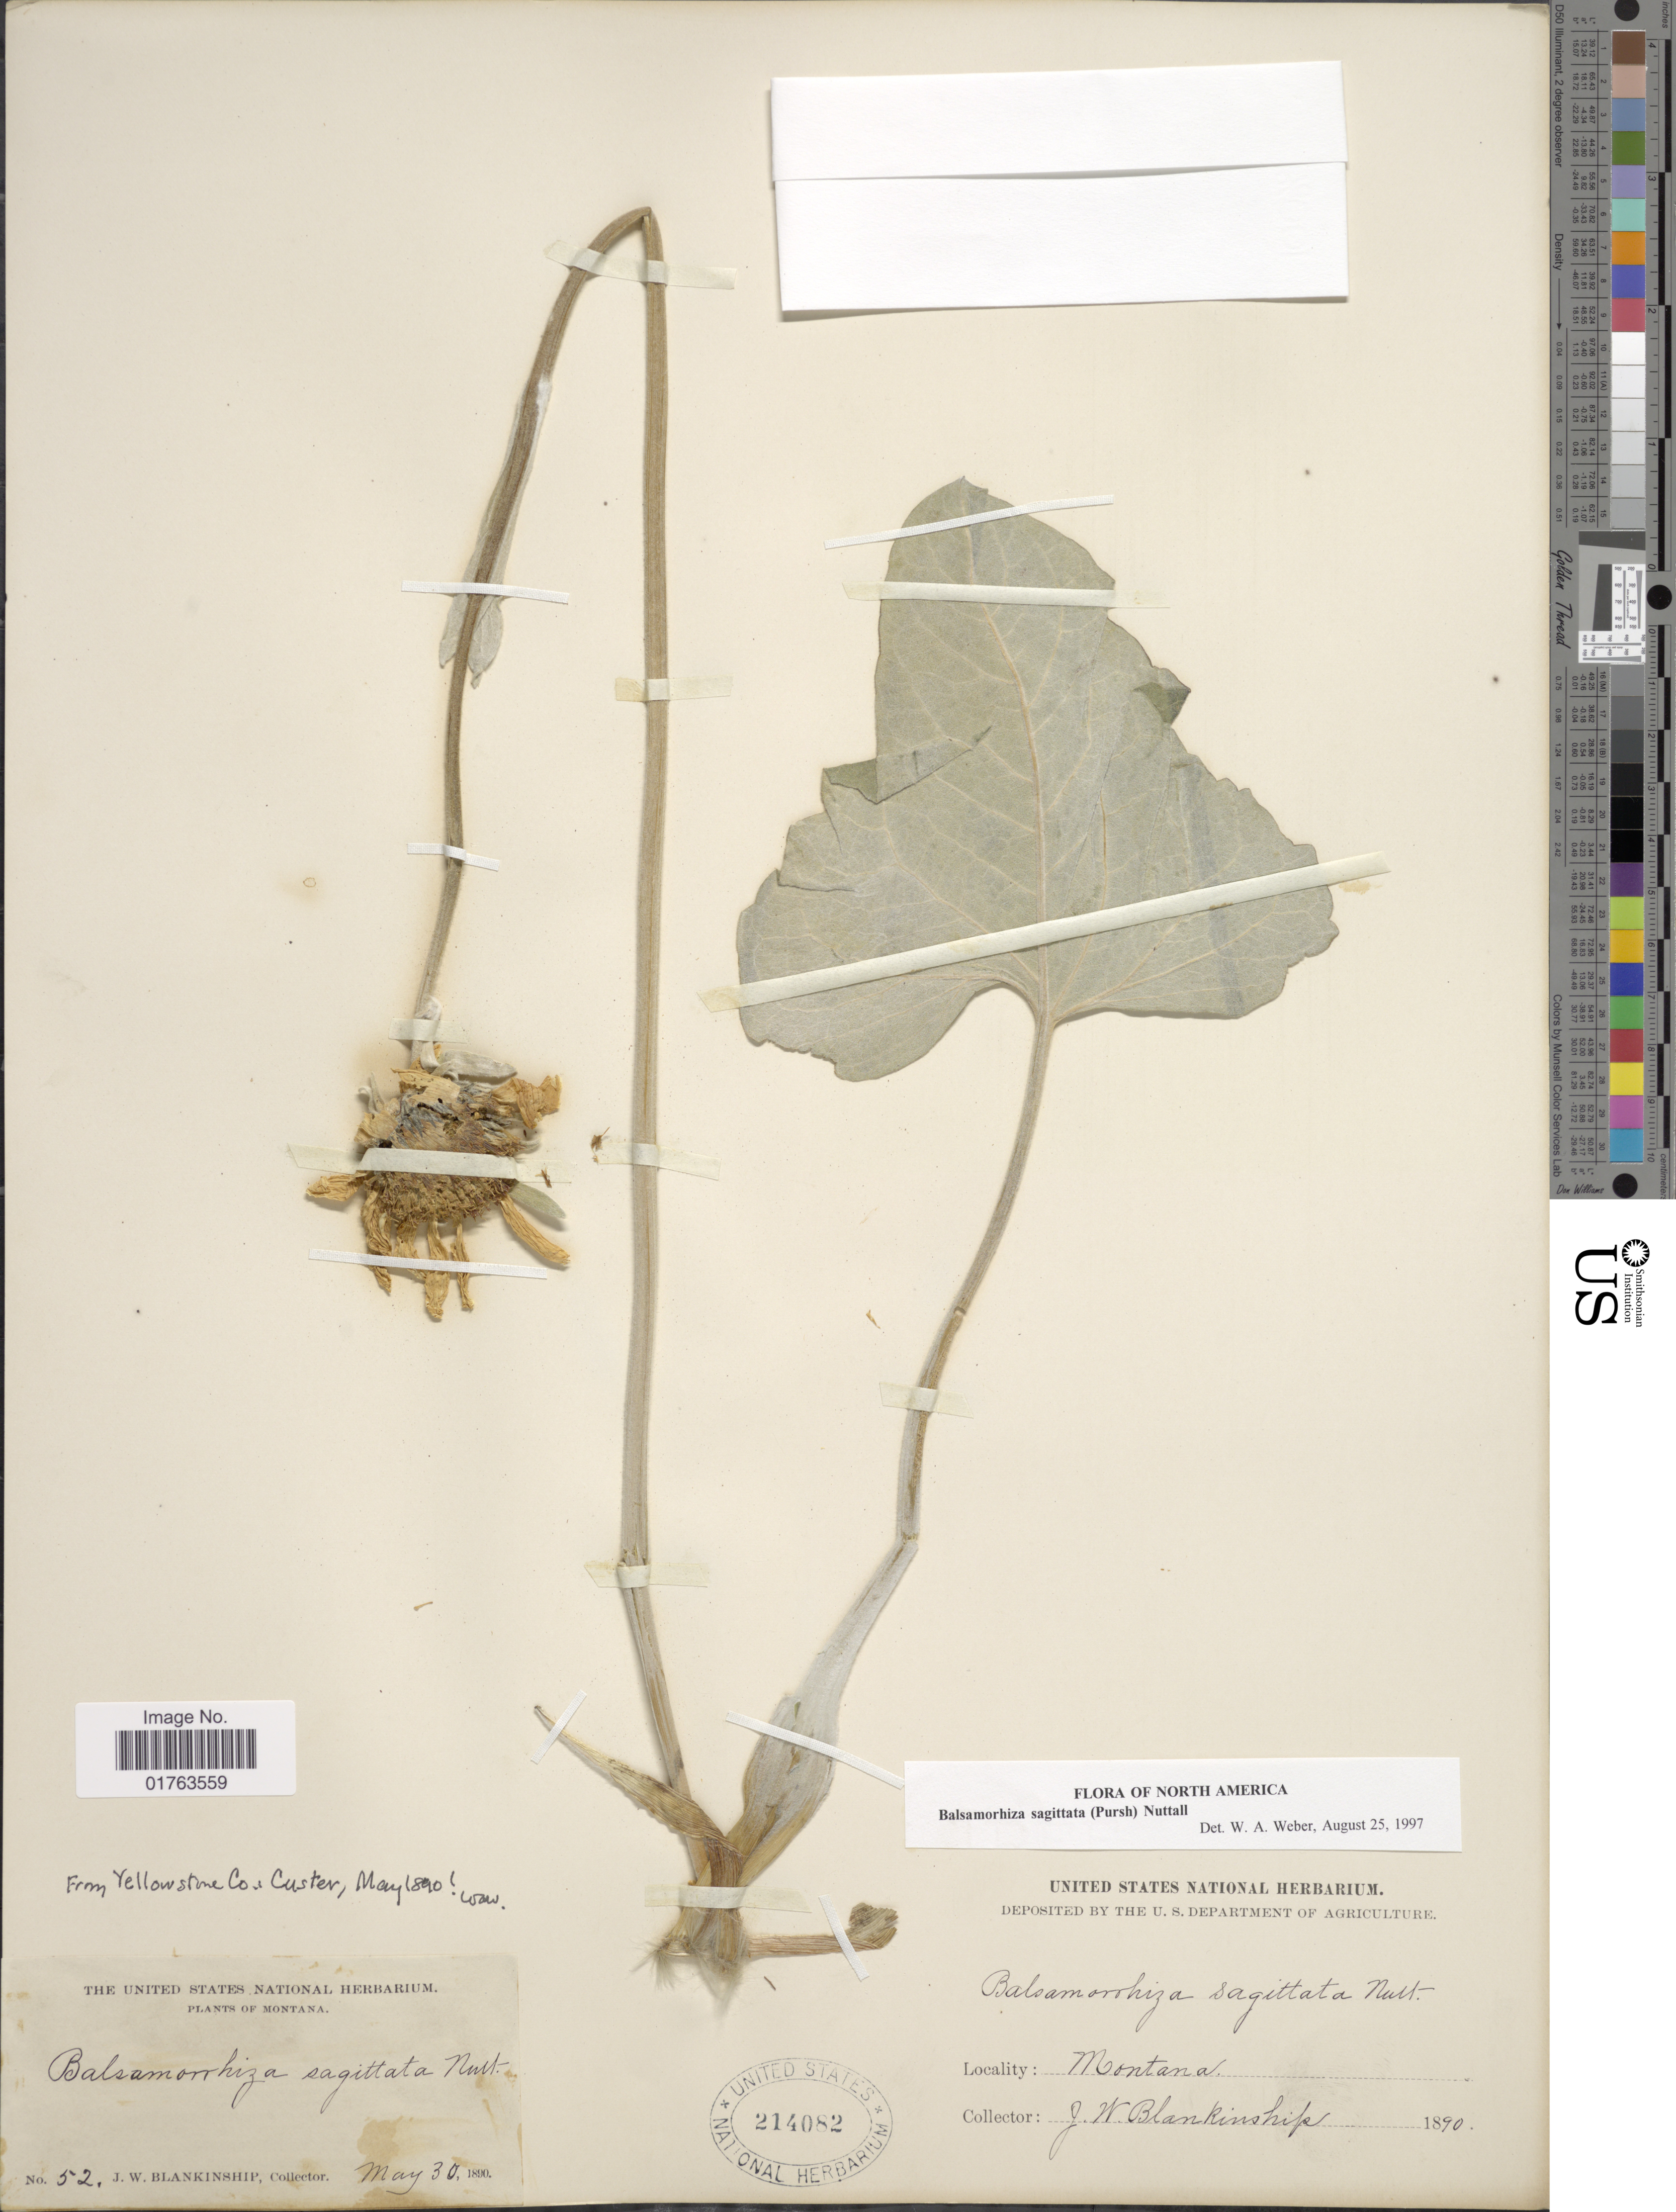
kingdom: Plantae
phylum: Tracheophyta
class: Magnoliopsida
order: Asterales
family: Asteraceae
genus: Balsamorhiza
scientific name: Balsamorhiza sagittata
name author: (Pursh) Nutt.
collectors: J. W. Blankinship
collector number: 52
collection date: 1890-05-30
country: United States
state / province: Montana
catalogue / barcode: US 214082